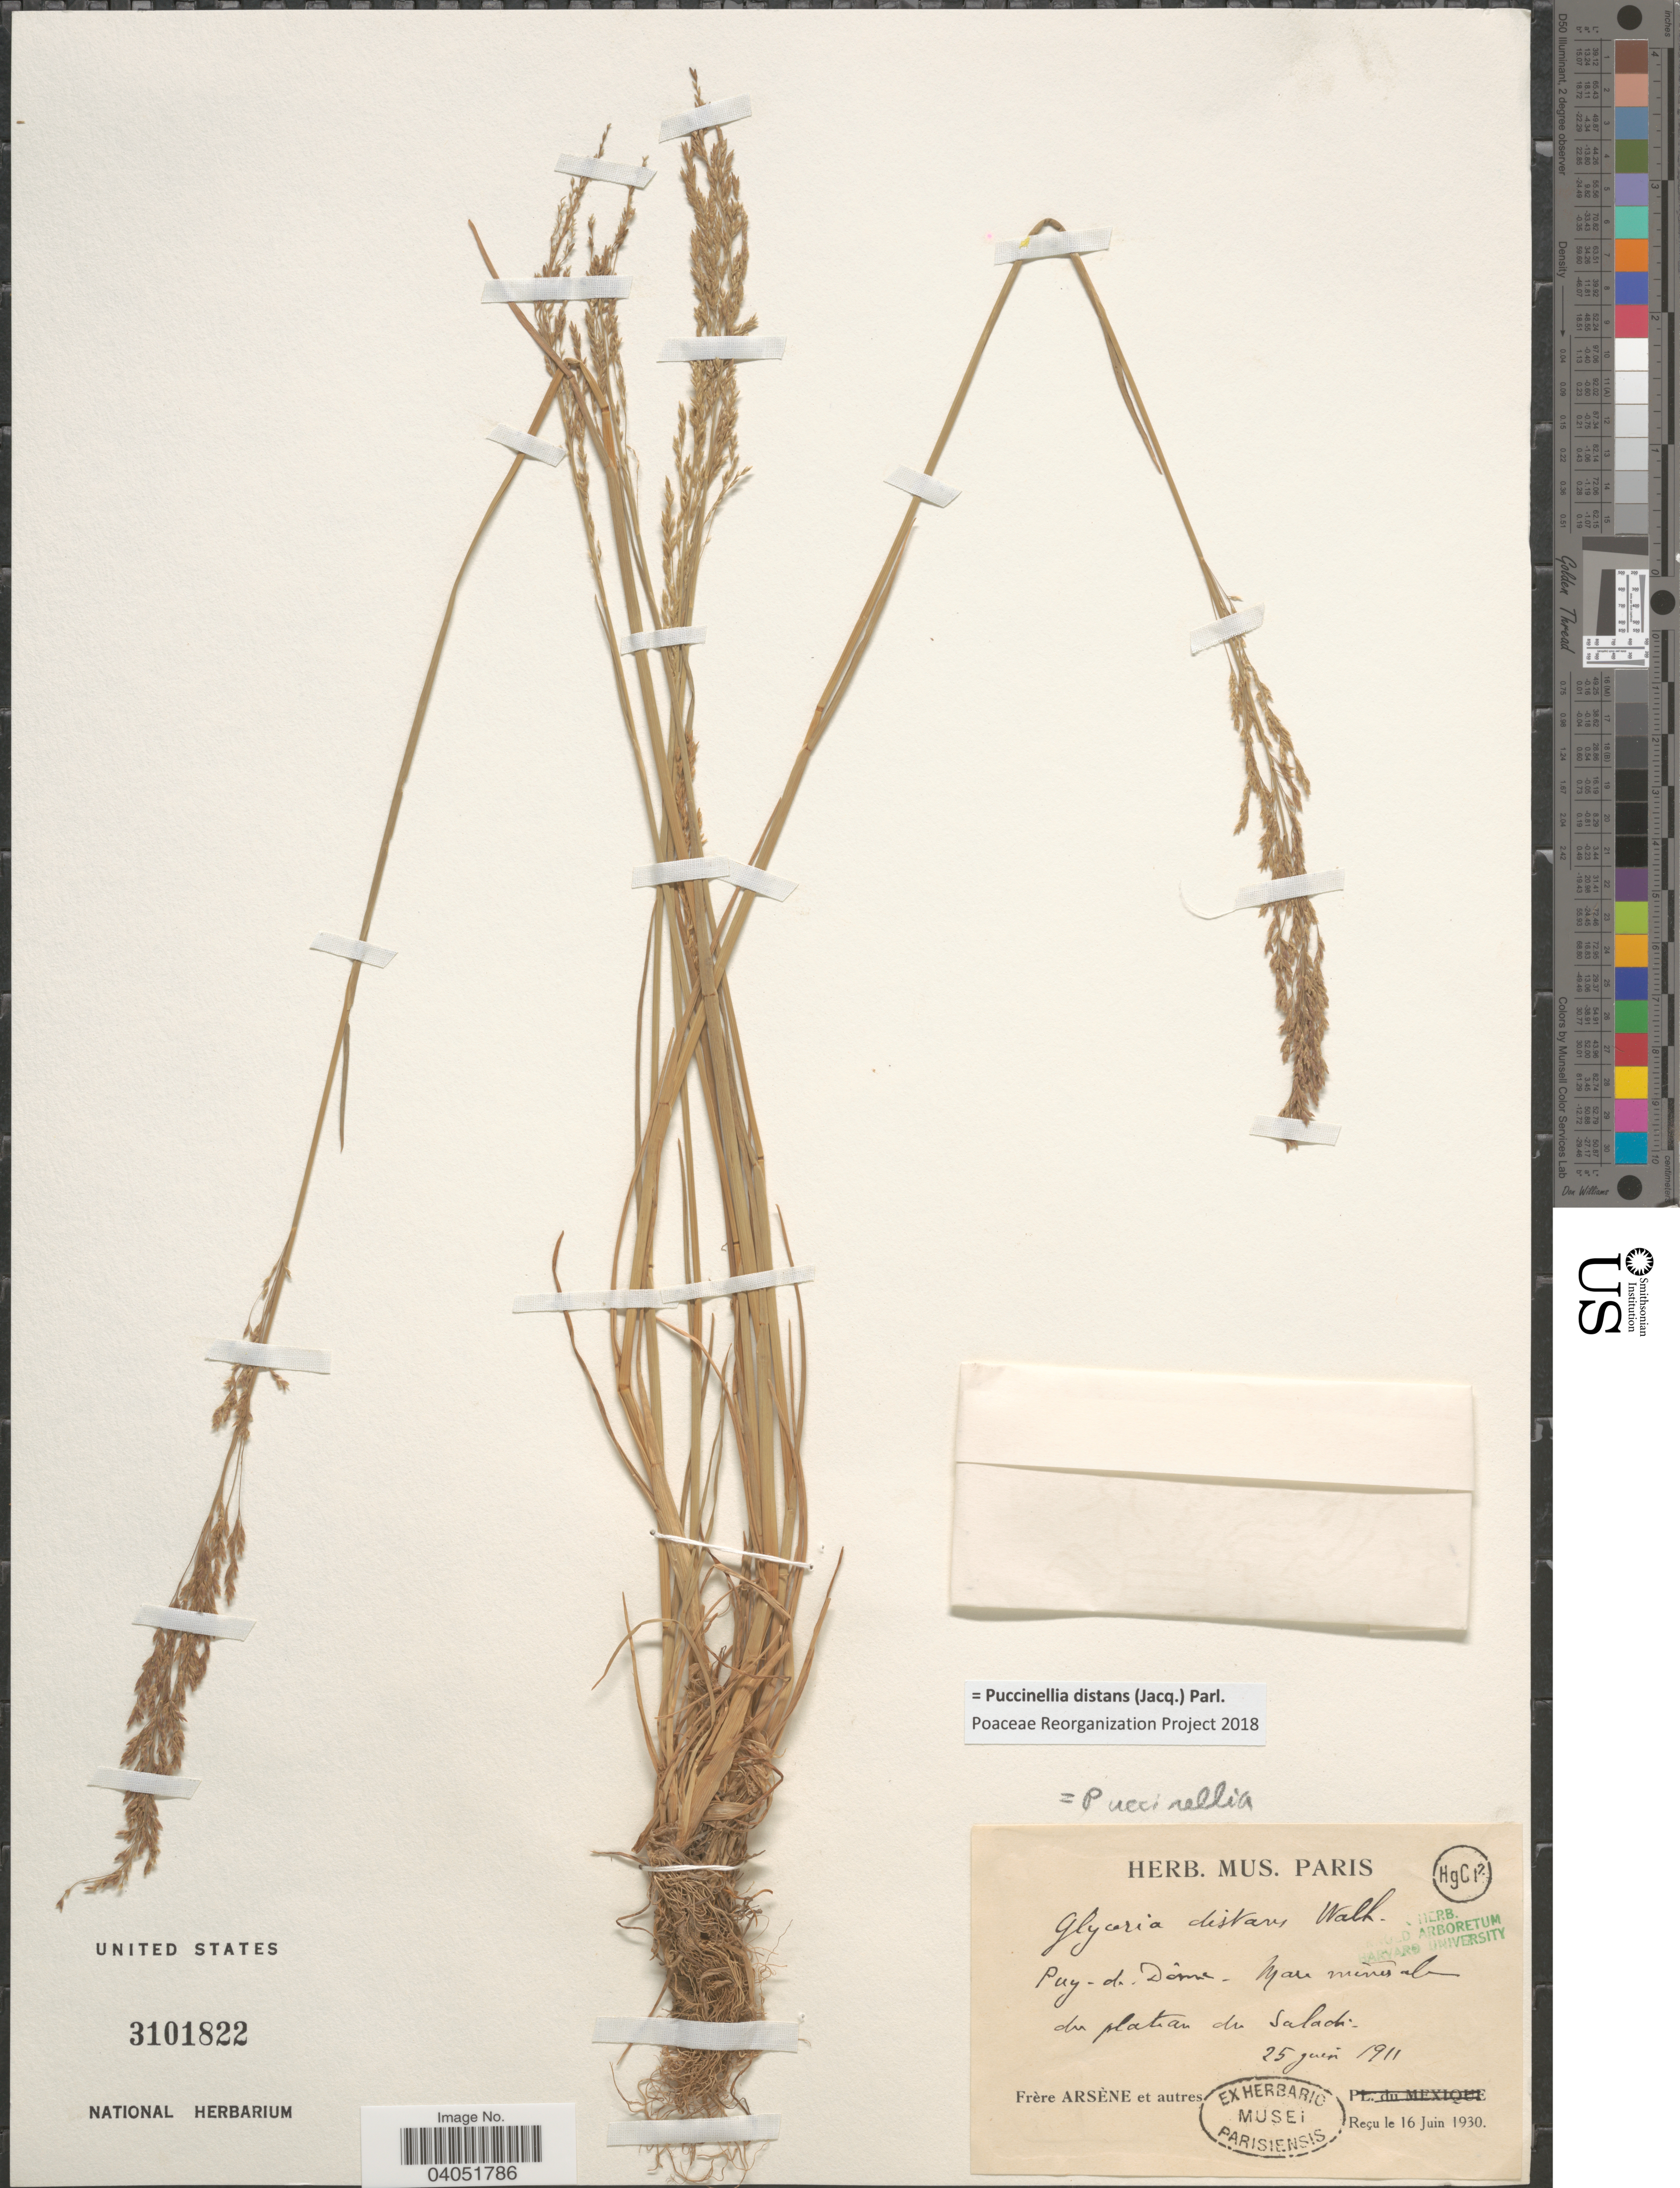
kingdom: Plantae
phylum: Tracheophyta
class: Liliopsida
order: Poales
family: Poaceae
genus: Puccinellia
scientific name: Puccinellia distans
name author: (Jacq.) Parl.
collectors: F. Hyacinth & et al.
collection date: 1911-06-25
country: France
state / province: Auvergne-Rhône-Alpes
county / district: Puy-de-Dôme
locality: Puy-de-Dôme. Mare mineral du plateau du Saladi.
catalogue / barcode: US 3101822